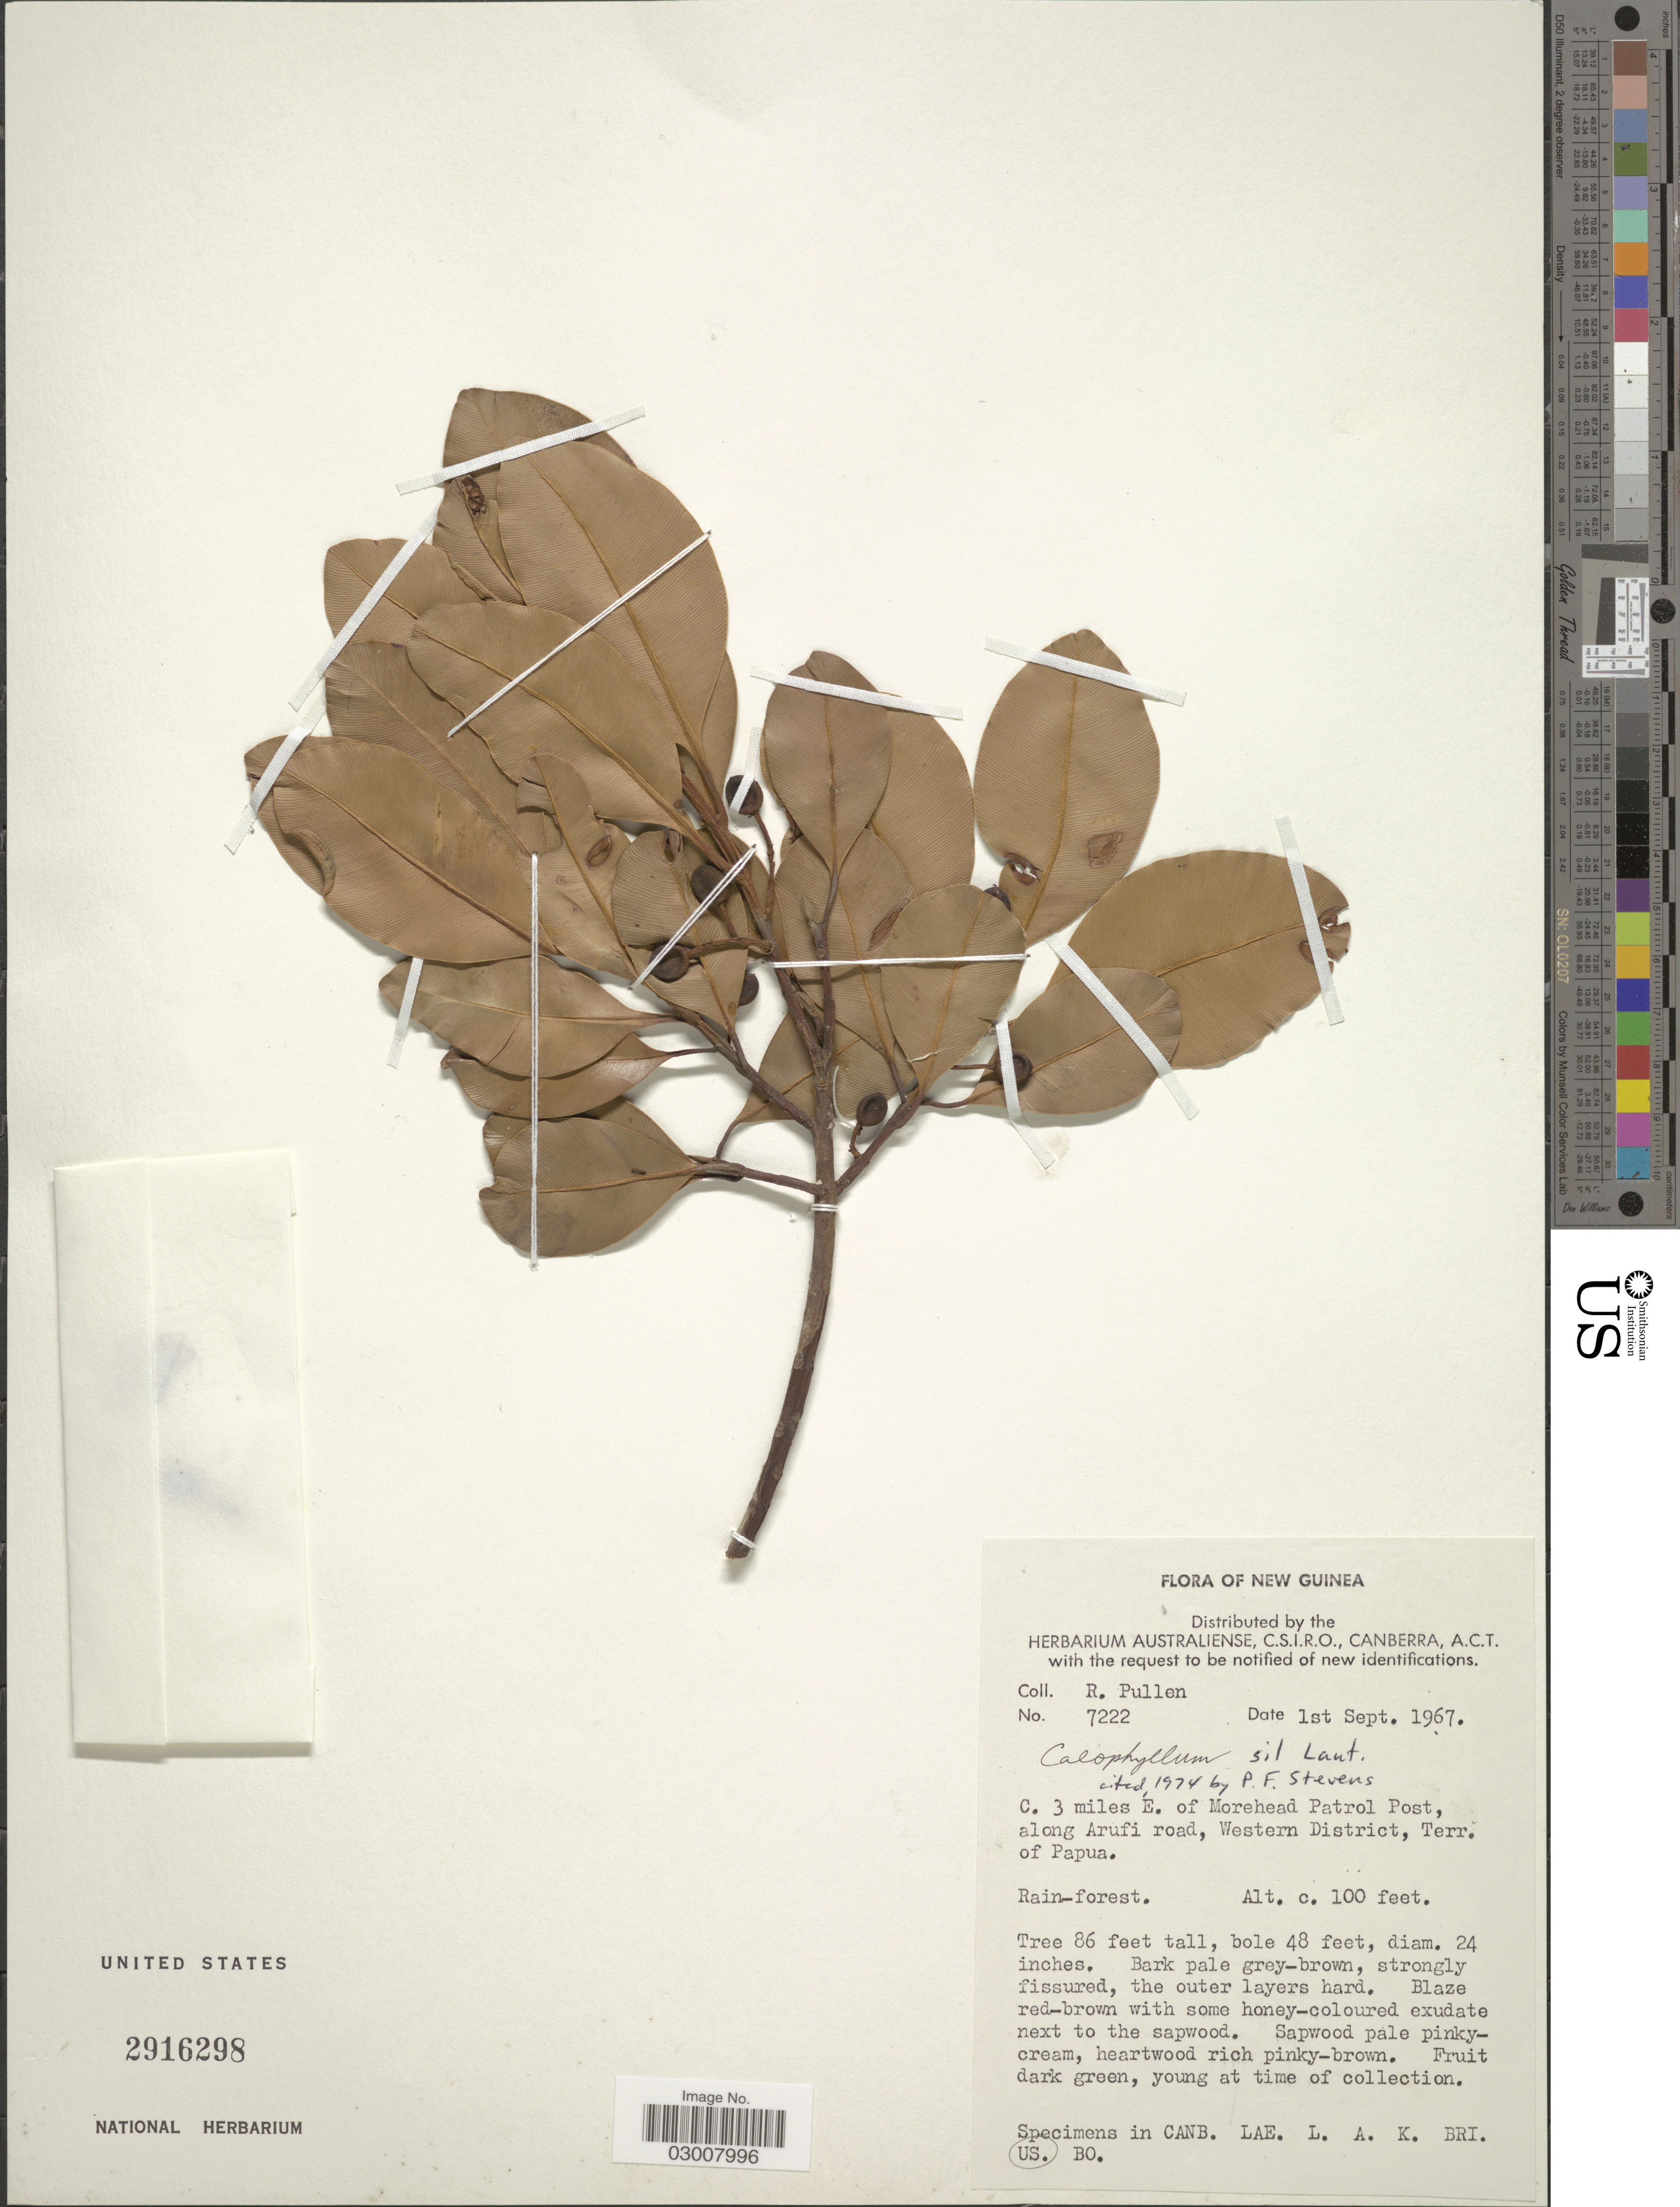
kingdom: Plantae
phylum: Tracheophyta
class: Magnoliopsida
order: Malpighiales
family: Calophyllaceae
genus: Calophyllum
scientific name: Calophyllum sil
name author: Lauterb.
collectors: R. Pullen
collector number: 7222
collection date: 1967-09-01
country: Papua New Guinea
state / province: Manus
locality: New Guinea. C. 3 miles E. of Morehead Patrol Post, along Arufi road, Western District, Terr. of Papua.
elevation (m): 30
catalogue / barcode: US 2916298